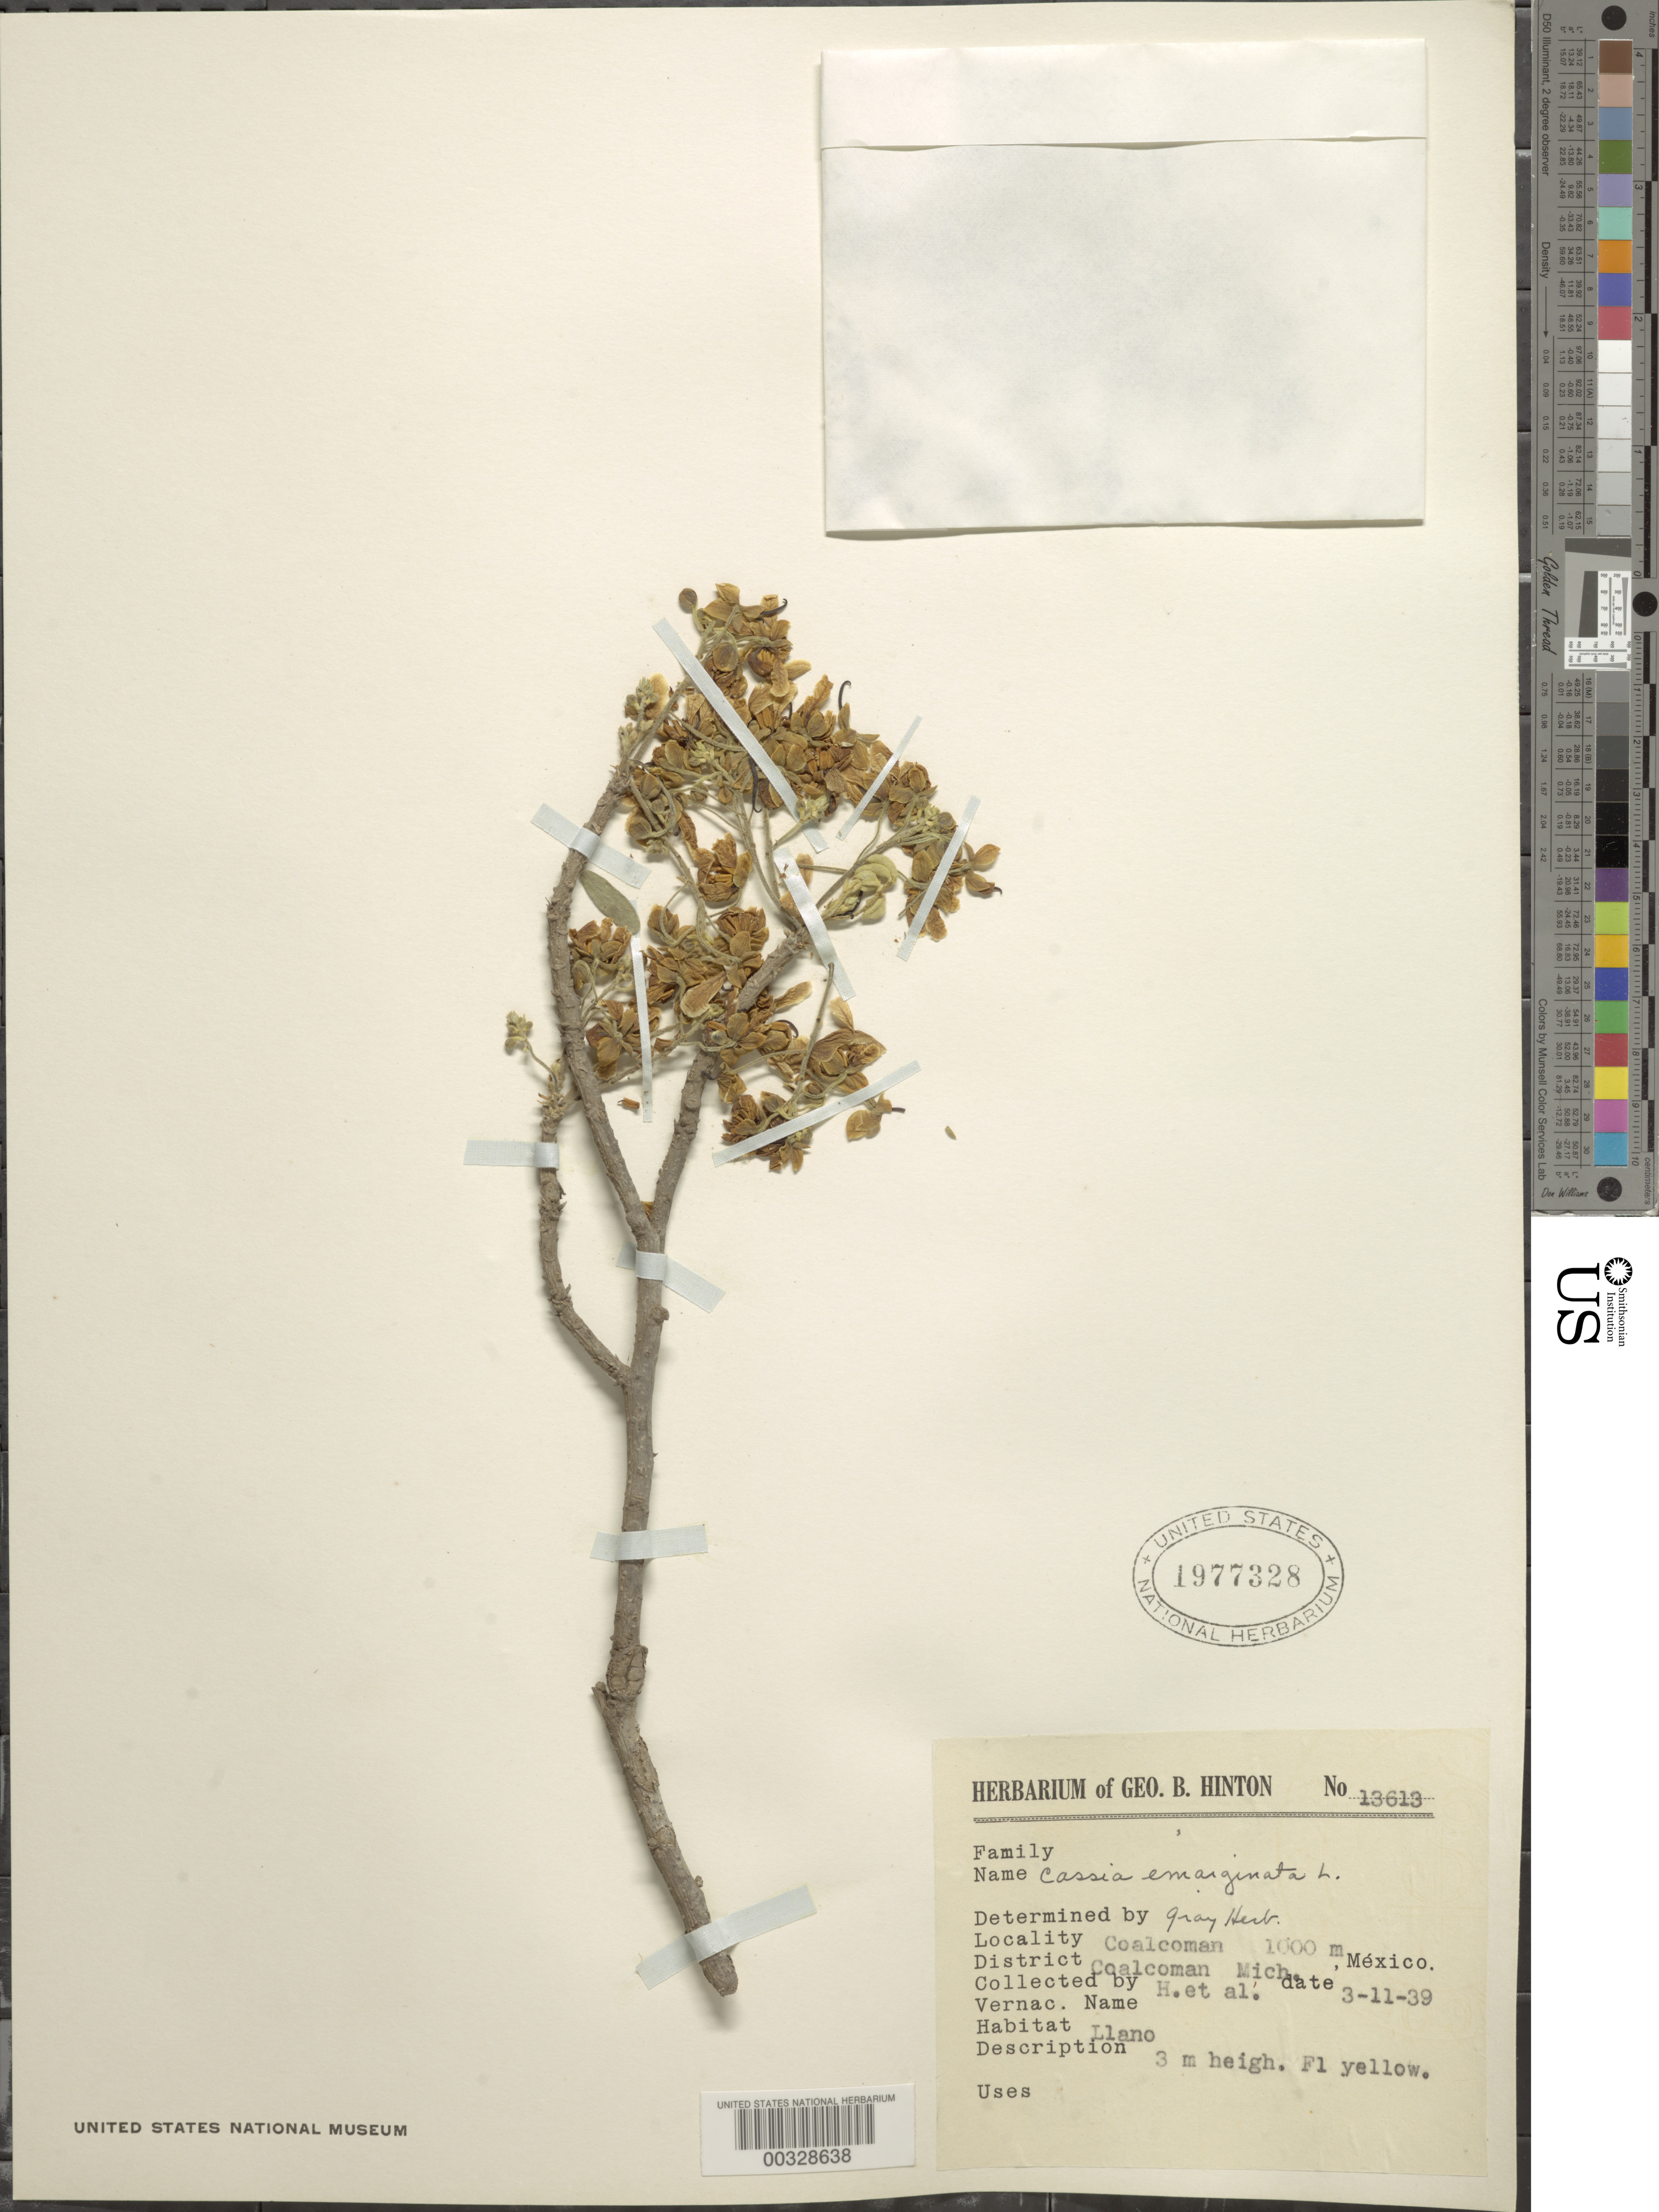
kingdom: Plantae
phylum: Tracheophyta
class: Magnoliopsida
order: Fabales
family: Fabaceae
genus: Senna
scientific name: Senna emarginata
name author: L.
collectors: G. B. Hinton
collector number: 13628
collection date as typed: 11 Mar 1939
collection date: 1939-03-11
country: Mexico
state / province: Michoacán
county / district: Coalcomán De Vazquez Pallares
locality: Coalcomán Mun. (?), Coalcomán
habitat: Llano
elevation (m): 1000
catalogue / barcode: US 1977328